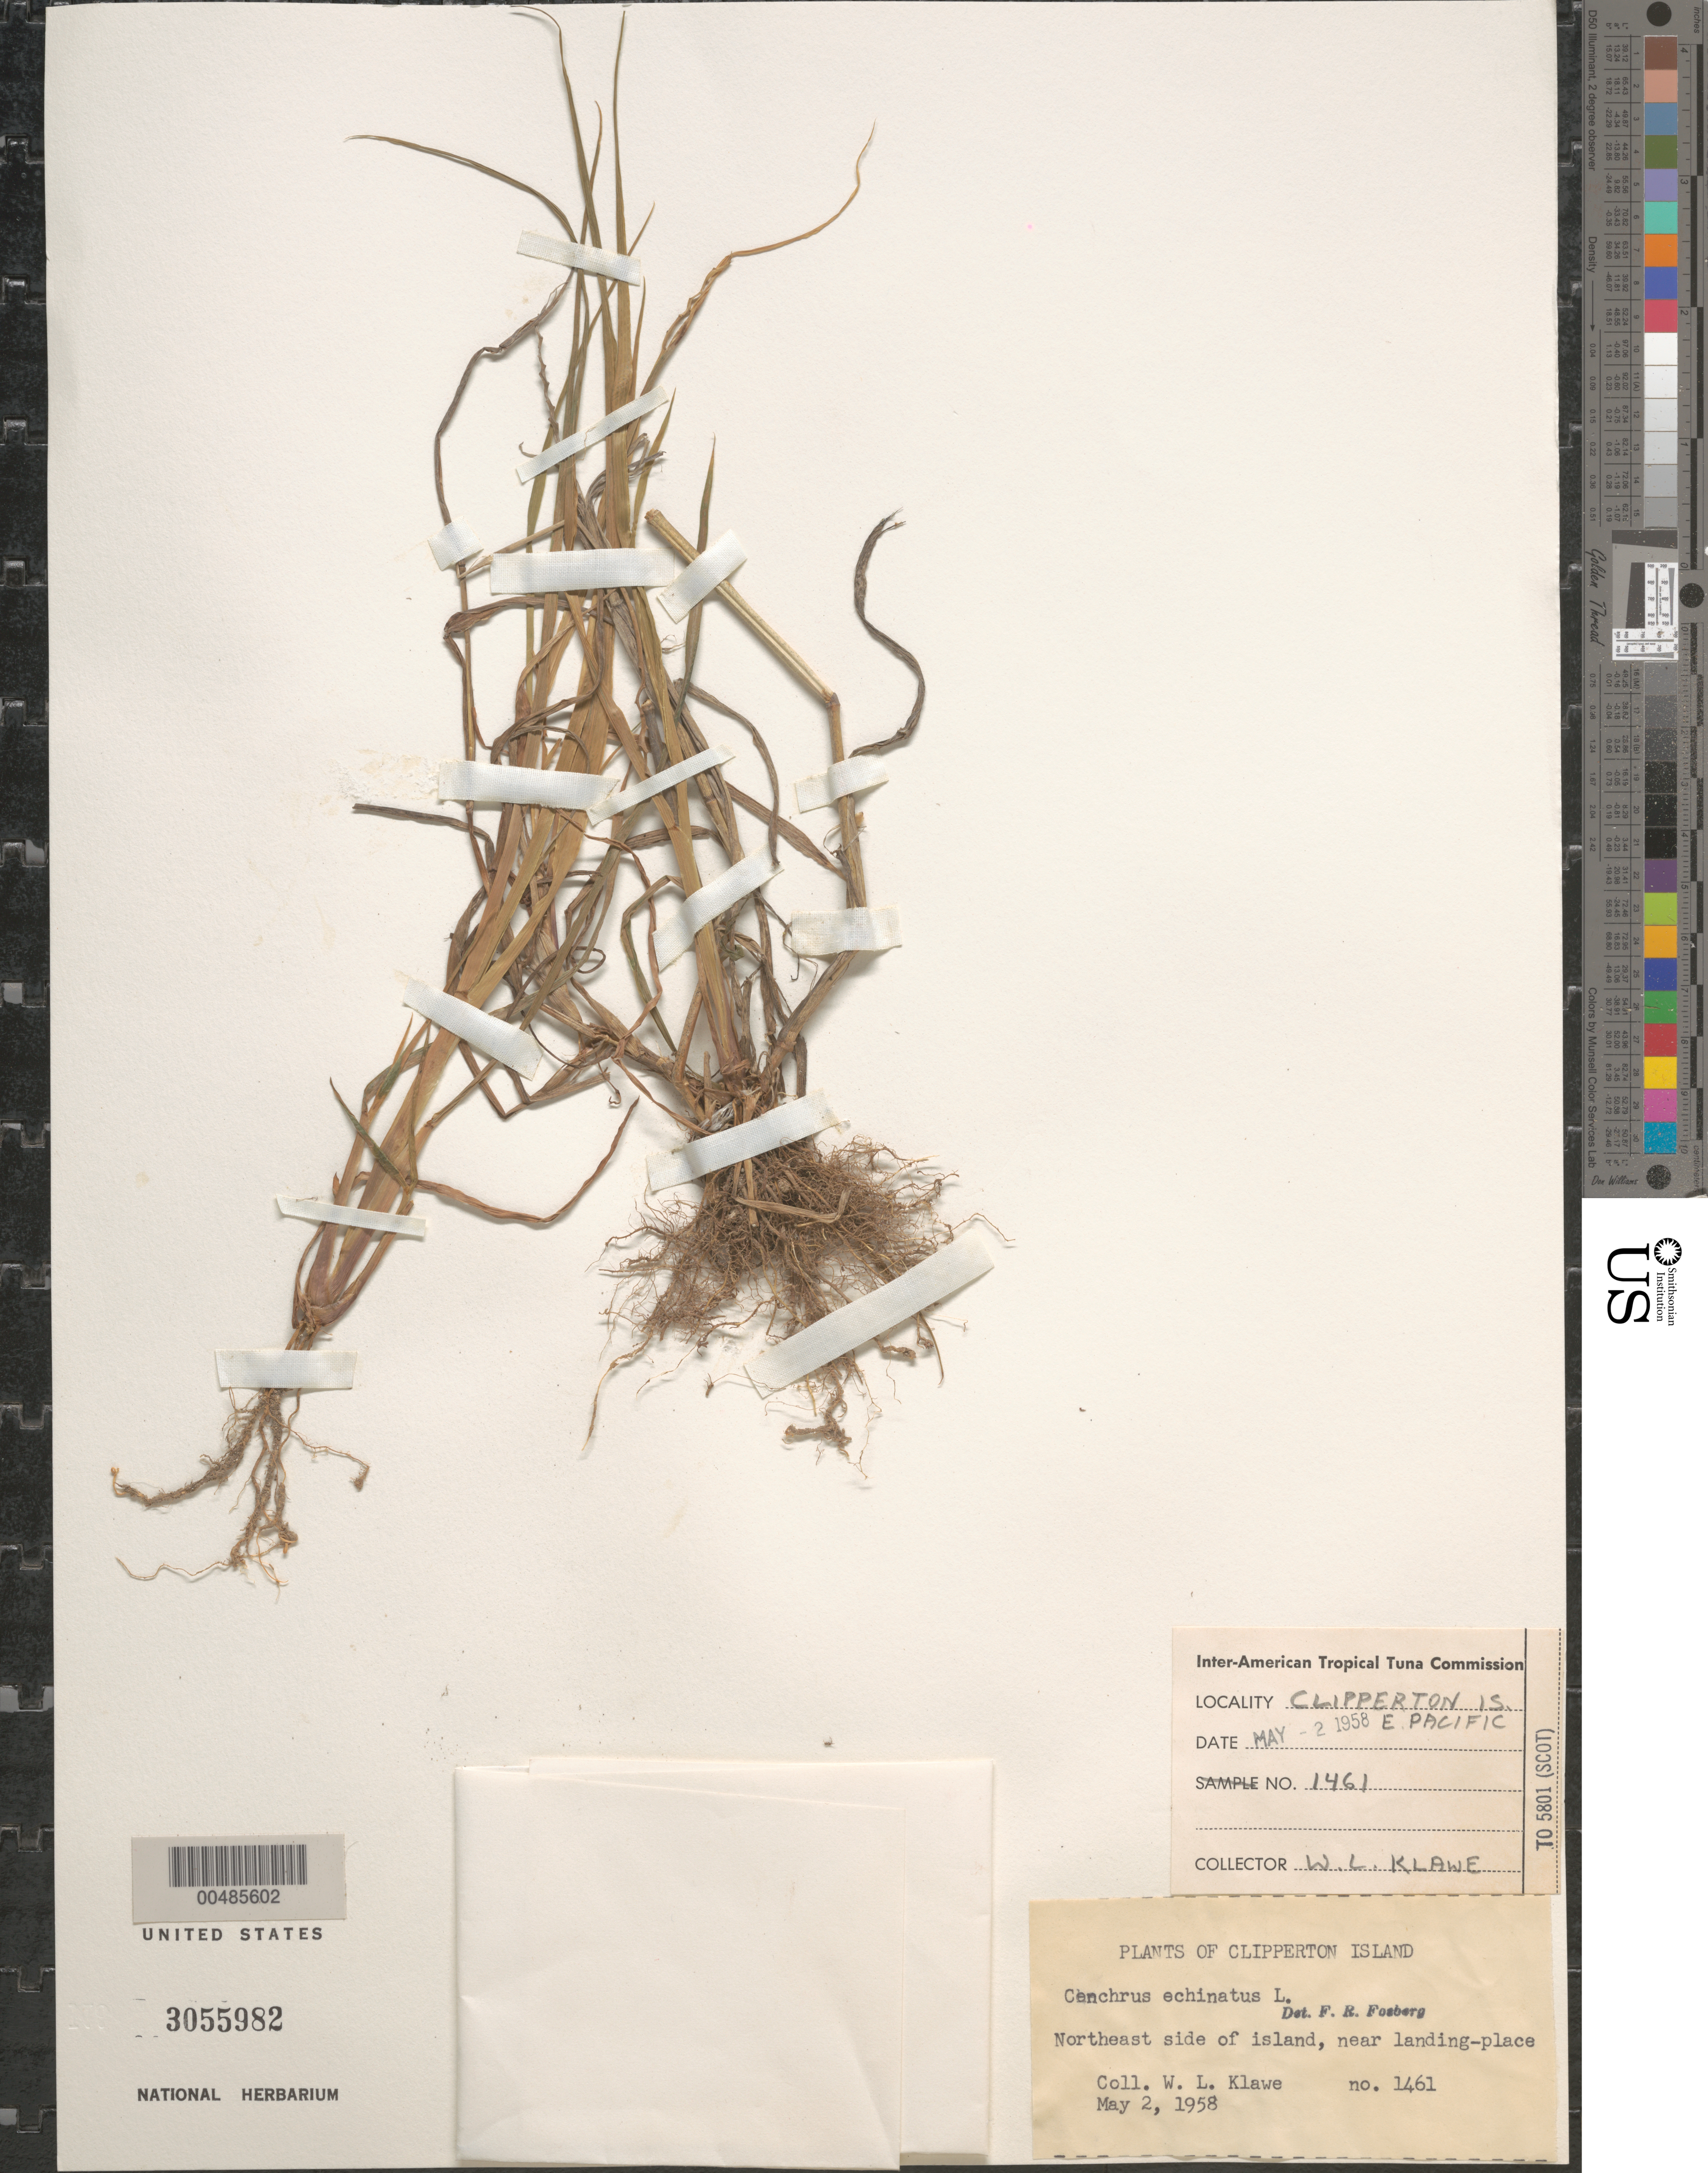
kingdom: Plantae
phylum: Tracheophyta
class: Liliopsida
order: Poales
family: Poaceae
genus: Cenchrus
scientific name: Cenchrus echinatus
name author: L.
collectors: W. Klawe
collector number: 1461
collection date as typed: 2 May 1958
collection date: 1958-05-02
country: Central Am. Pac. Islands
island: Clipperton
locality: Clipperton Island, NE side of island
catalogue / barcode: US 3055982